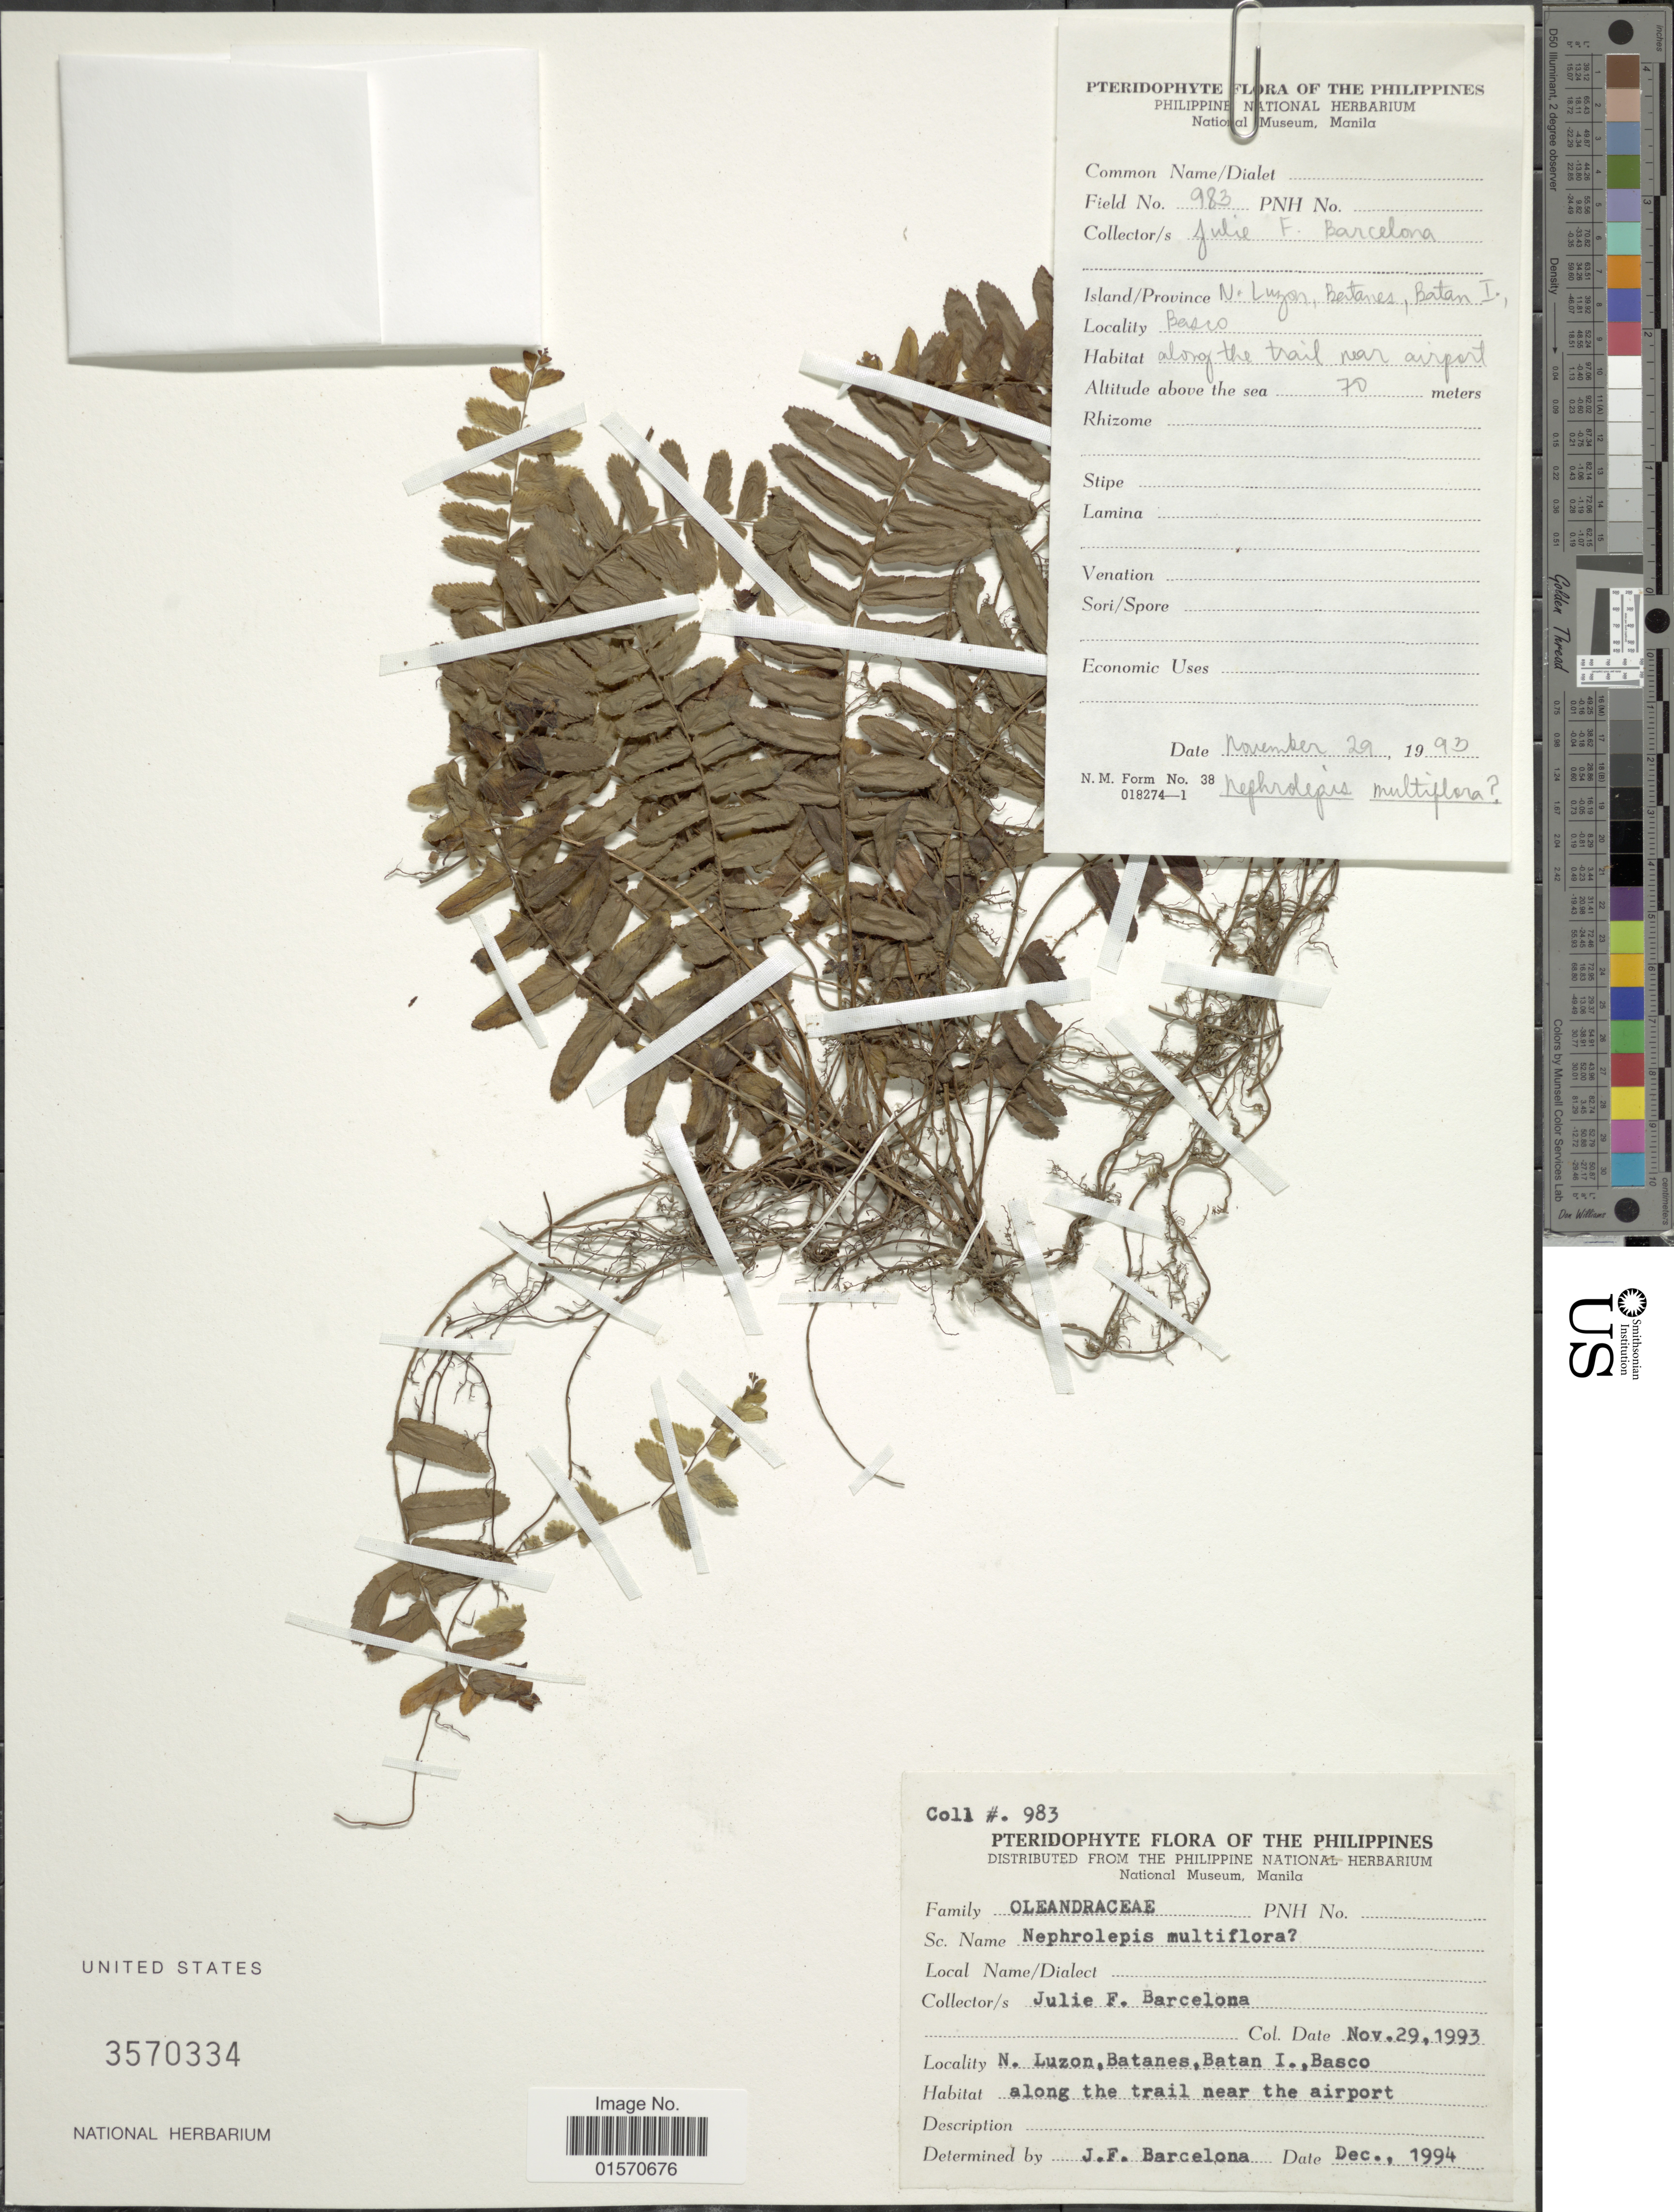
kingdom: Plantae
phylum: Tracheophyta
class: Polypodiopsida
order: Polypodiales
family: Nephrolepidaceae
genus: Nephrolepis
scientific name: Nephrolepis multiflora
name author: (Roxb.) F.M. Jarrett ex C.V. Morton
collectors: J. F. Barcelona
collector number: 983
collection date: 1993-11-29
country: Philippines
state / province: Cagayan Valley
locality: N. Luzon, Batanes, Batan I., Basco. Along the trail near the airport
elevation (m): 70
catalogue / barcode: US 3570334